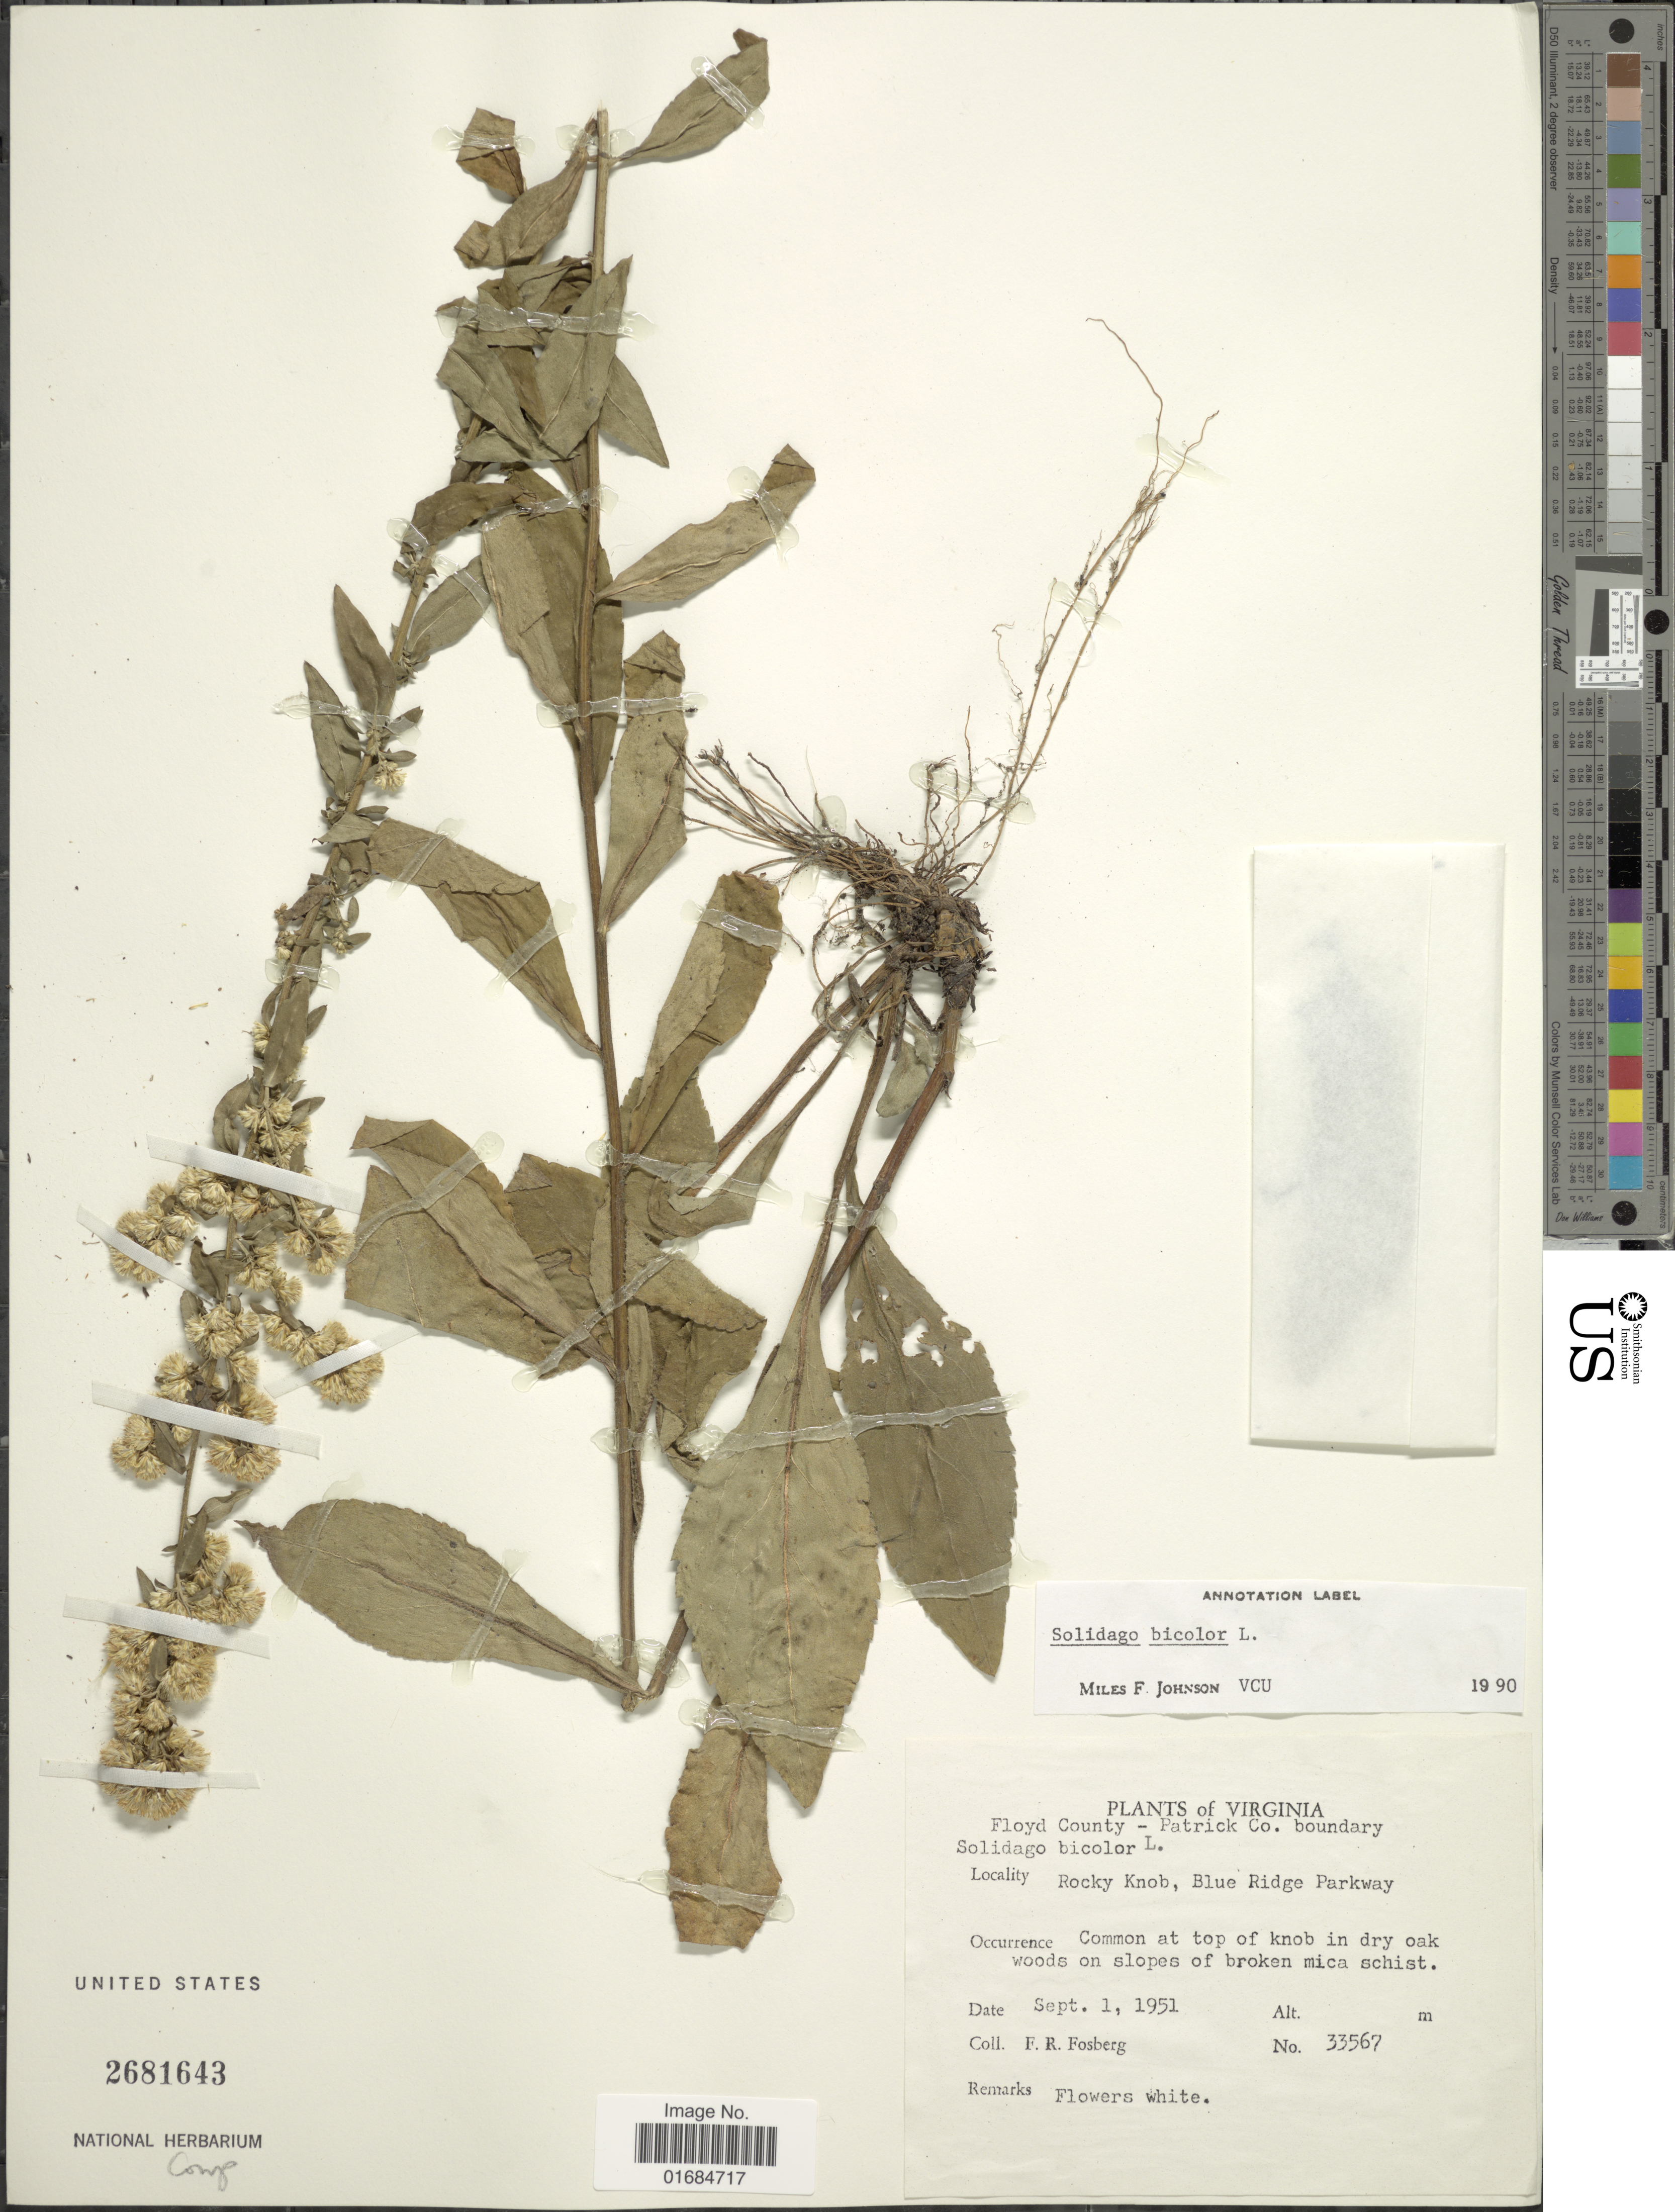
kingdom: Plantae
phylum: Tracheophyta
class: Magnoliopsida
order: Asterales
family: Asteraceae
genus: Solidago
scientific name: Solidago bicolor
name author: L.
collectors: F. R. Fosberg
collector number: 33567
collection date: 1951-09-01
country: United States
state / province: Virginia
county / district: Floyd / Patrick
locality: Floyd County - Patrick Co. boundary. Rocky Knob, Blue Ridge Parkway.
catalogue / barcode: US 2681643